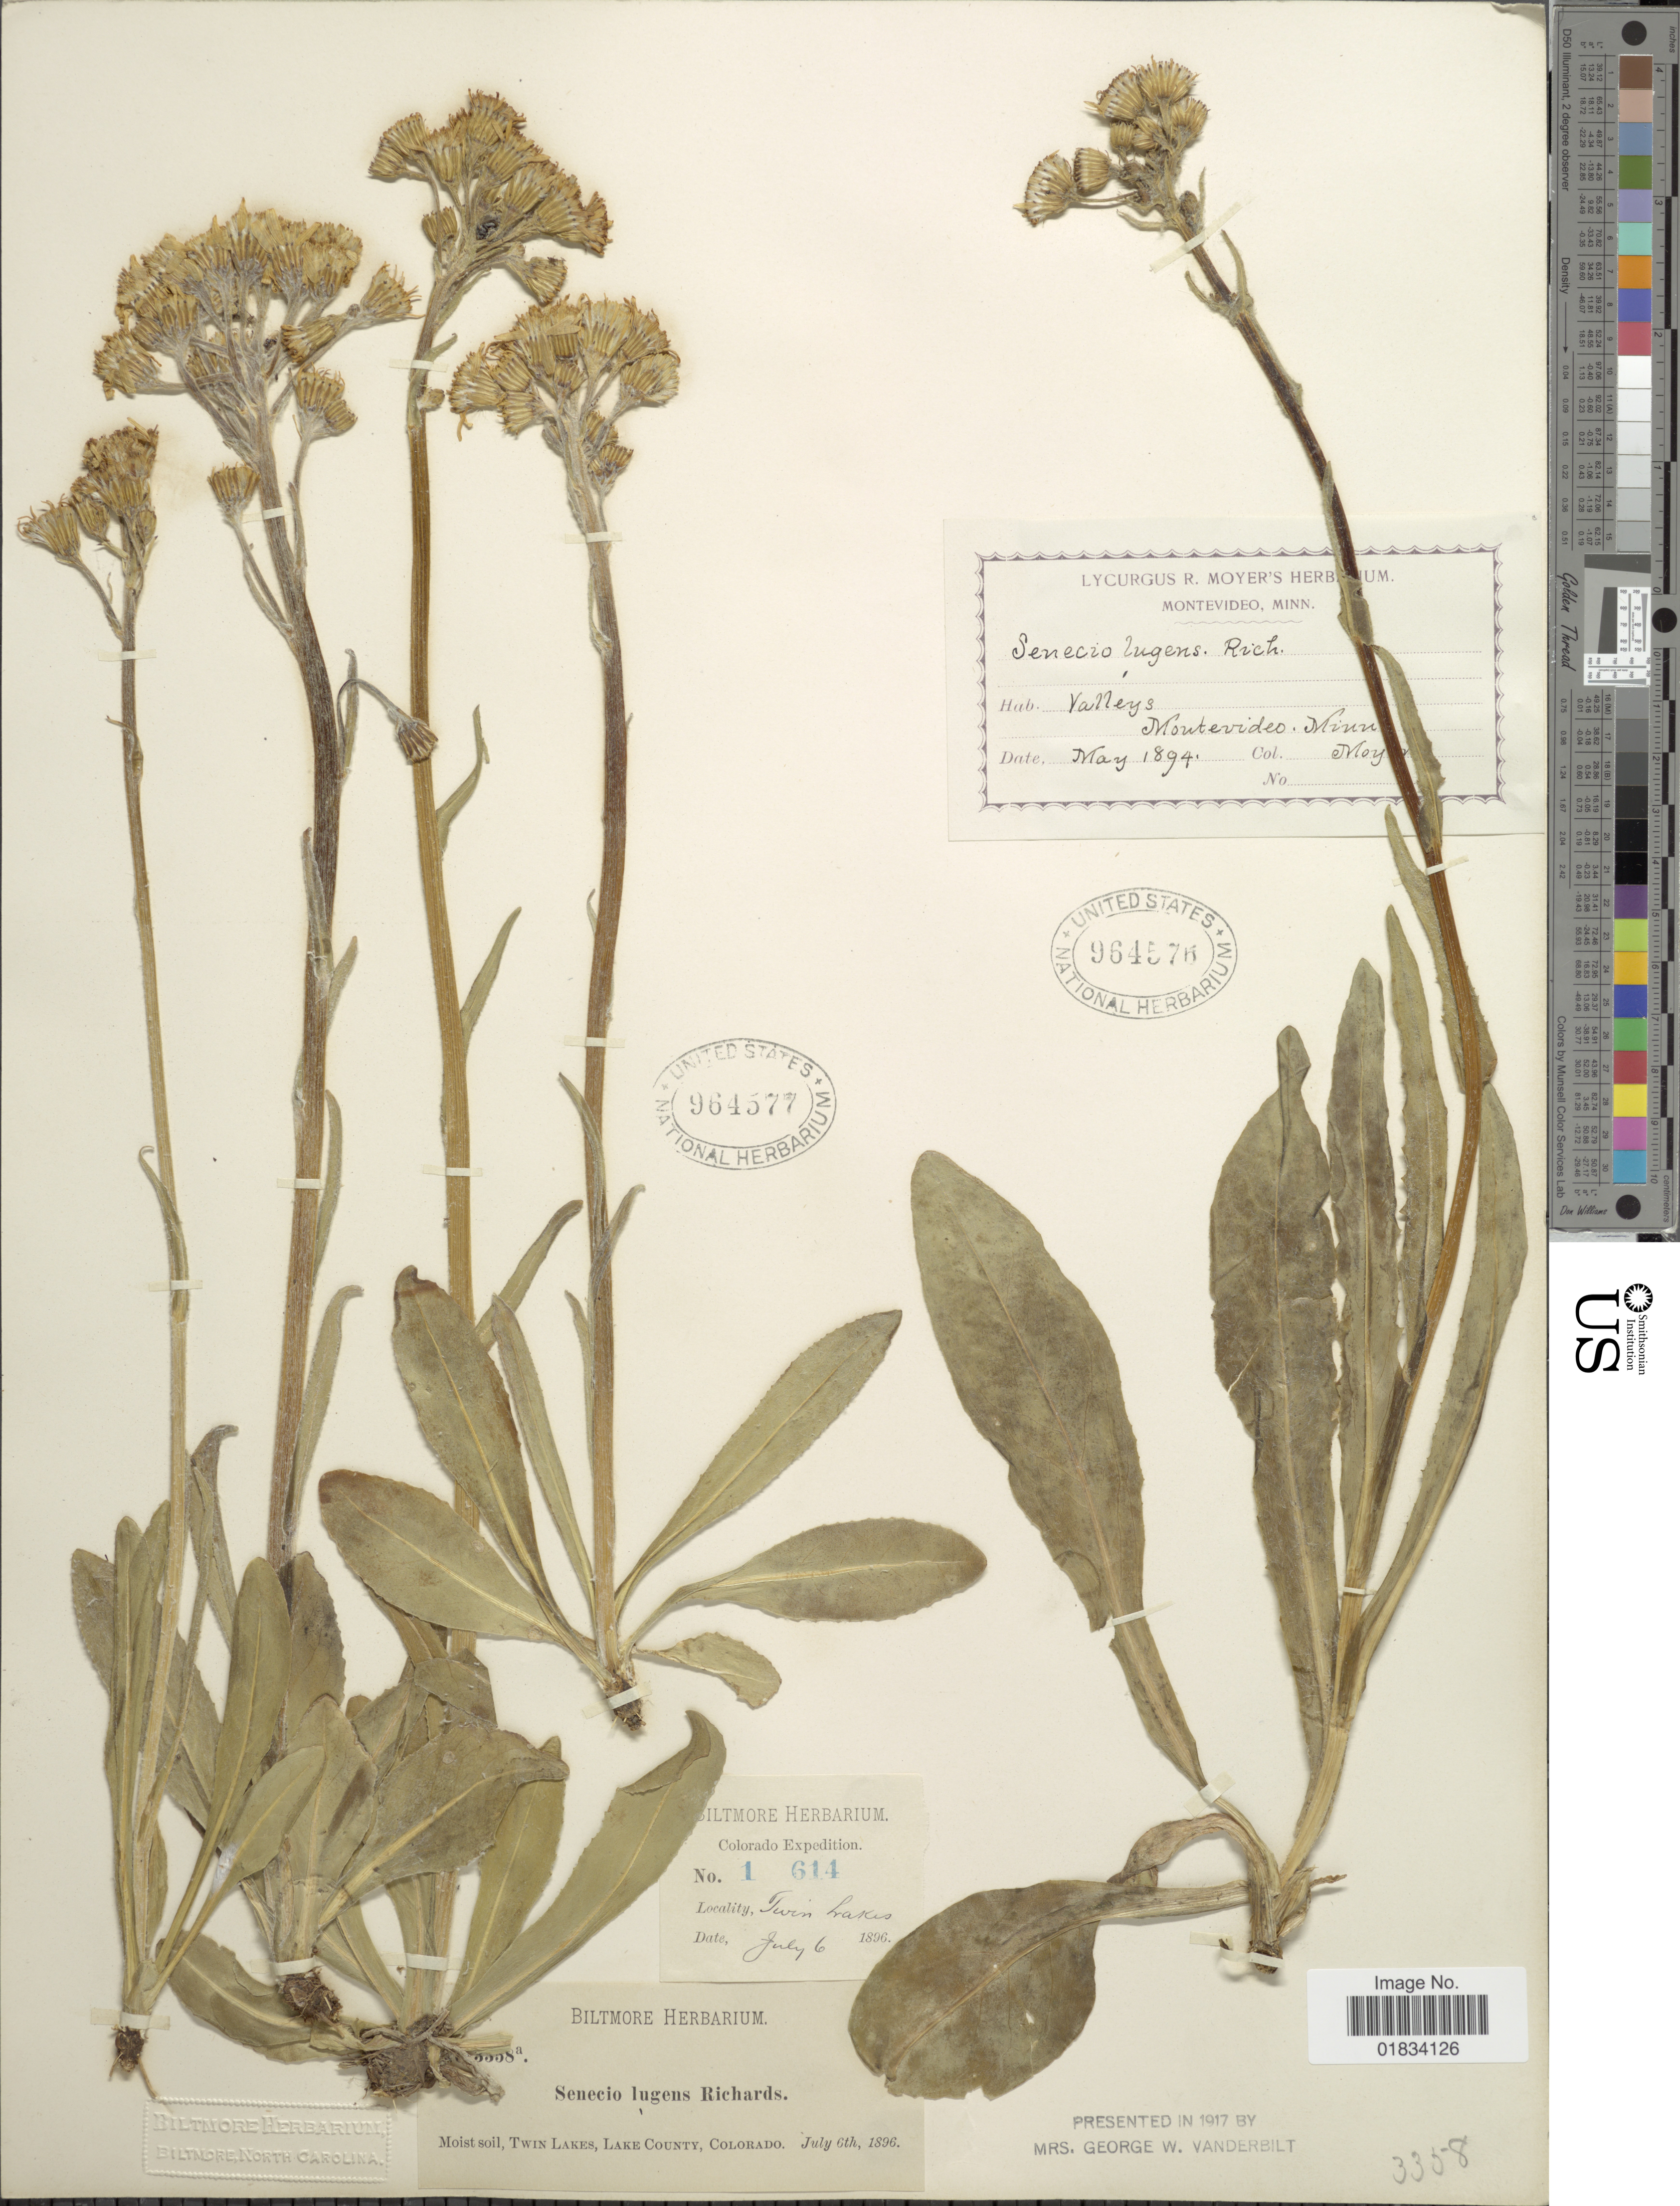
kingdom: Plantae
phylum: Tracheophyta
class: Magnoliopsida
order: Asterales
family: Asteraceae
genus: Senecio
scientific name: Senecio integerrimus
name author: Nutt.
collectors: ex herb. Biltmore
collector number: !8a/1614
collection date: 1896-07-06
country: United States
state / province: Colorado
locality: Twin Lakes, Lake County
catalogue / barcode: US 964577